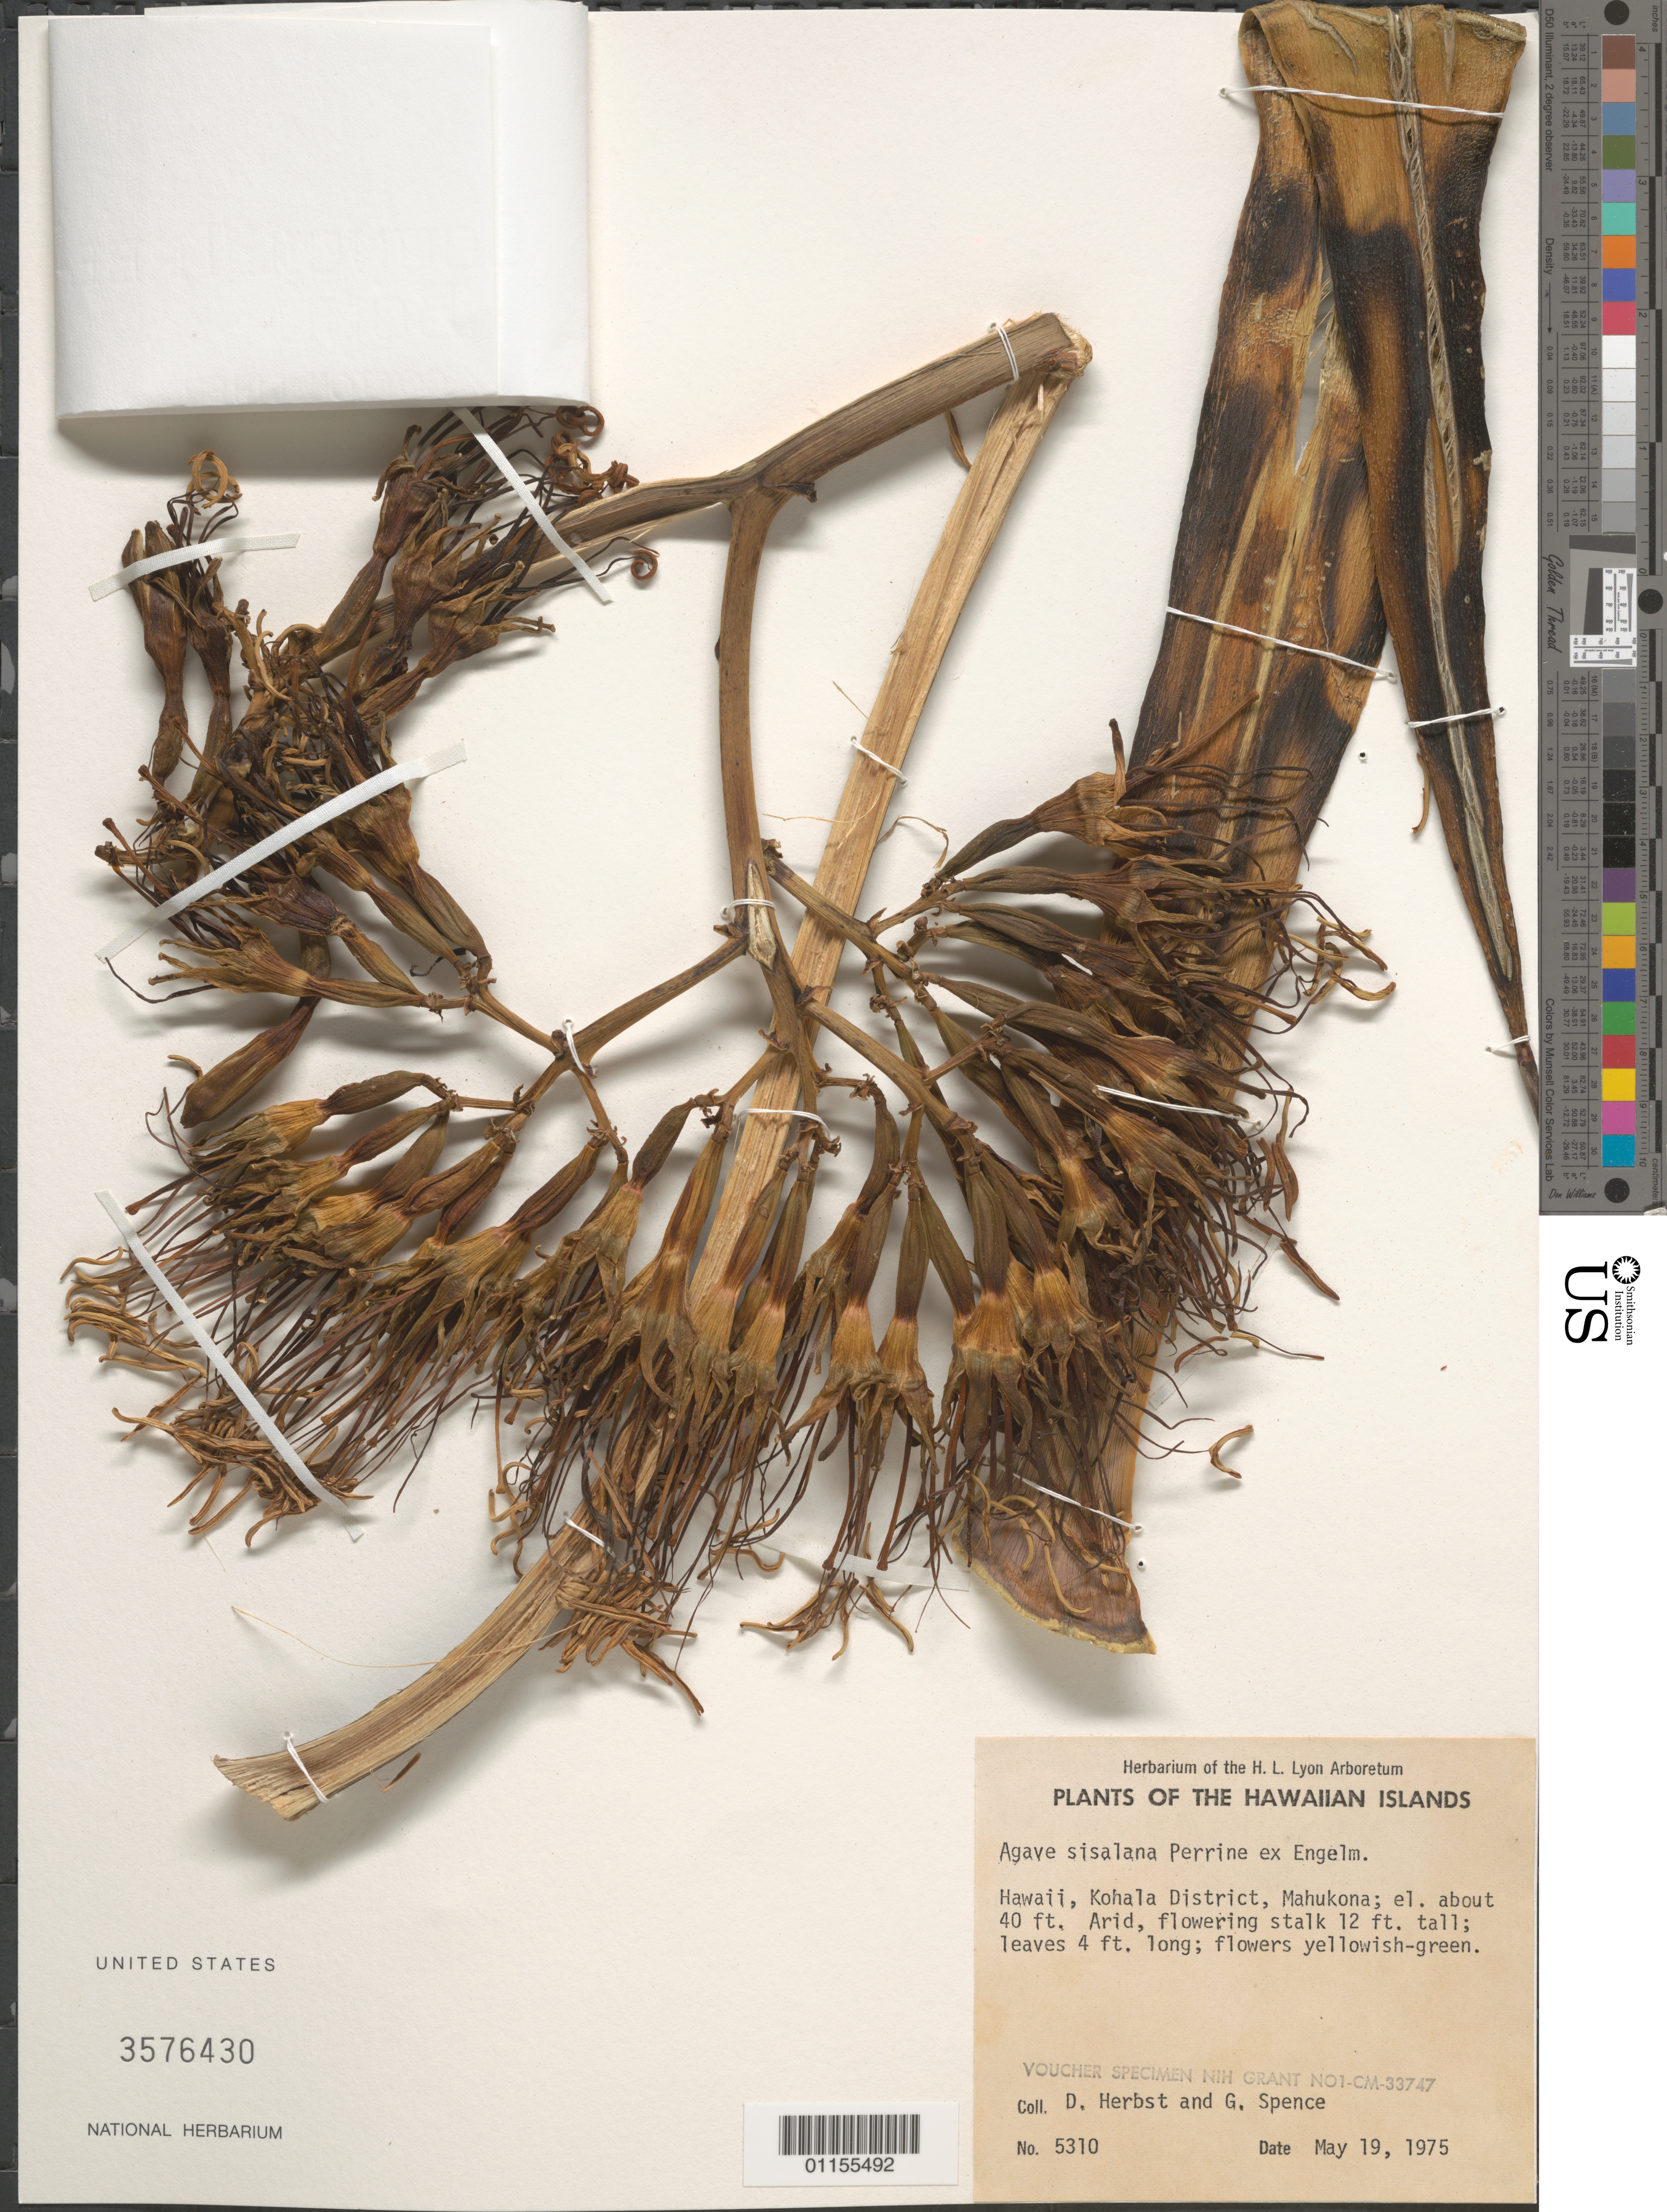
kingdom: Plantae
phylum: Tracheophyta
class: Liliopsida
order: Asparagales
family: Asparagaceae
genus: Agave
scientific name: Agave sisalana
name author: Perrine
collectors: D. R. Herbst & G. Spence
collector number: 5310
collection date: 1975-05-19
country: United States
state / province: Hawaii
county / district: Hawaii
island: Hawaii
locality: Kohala District, Mahukona.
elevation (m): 12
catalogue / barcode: US 3576430